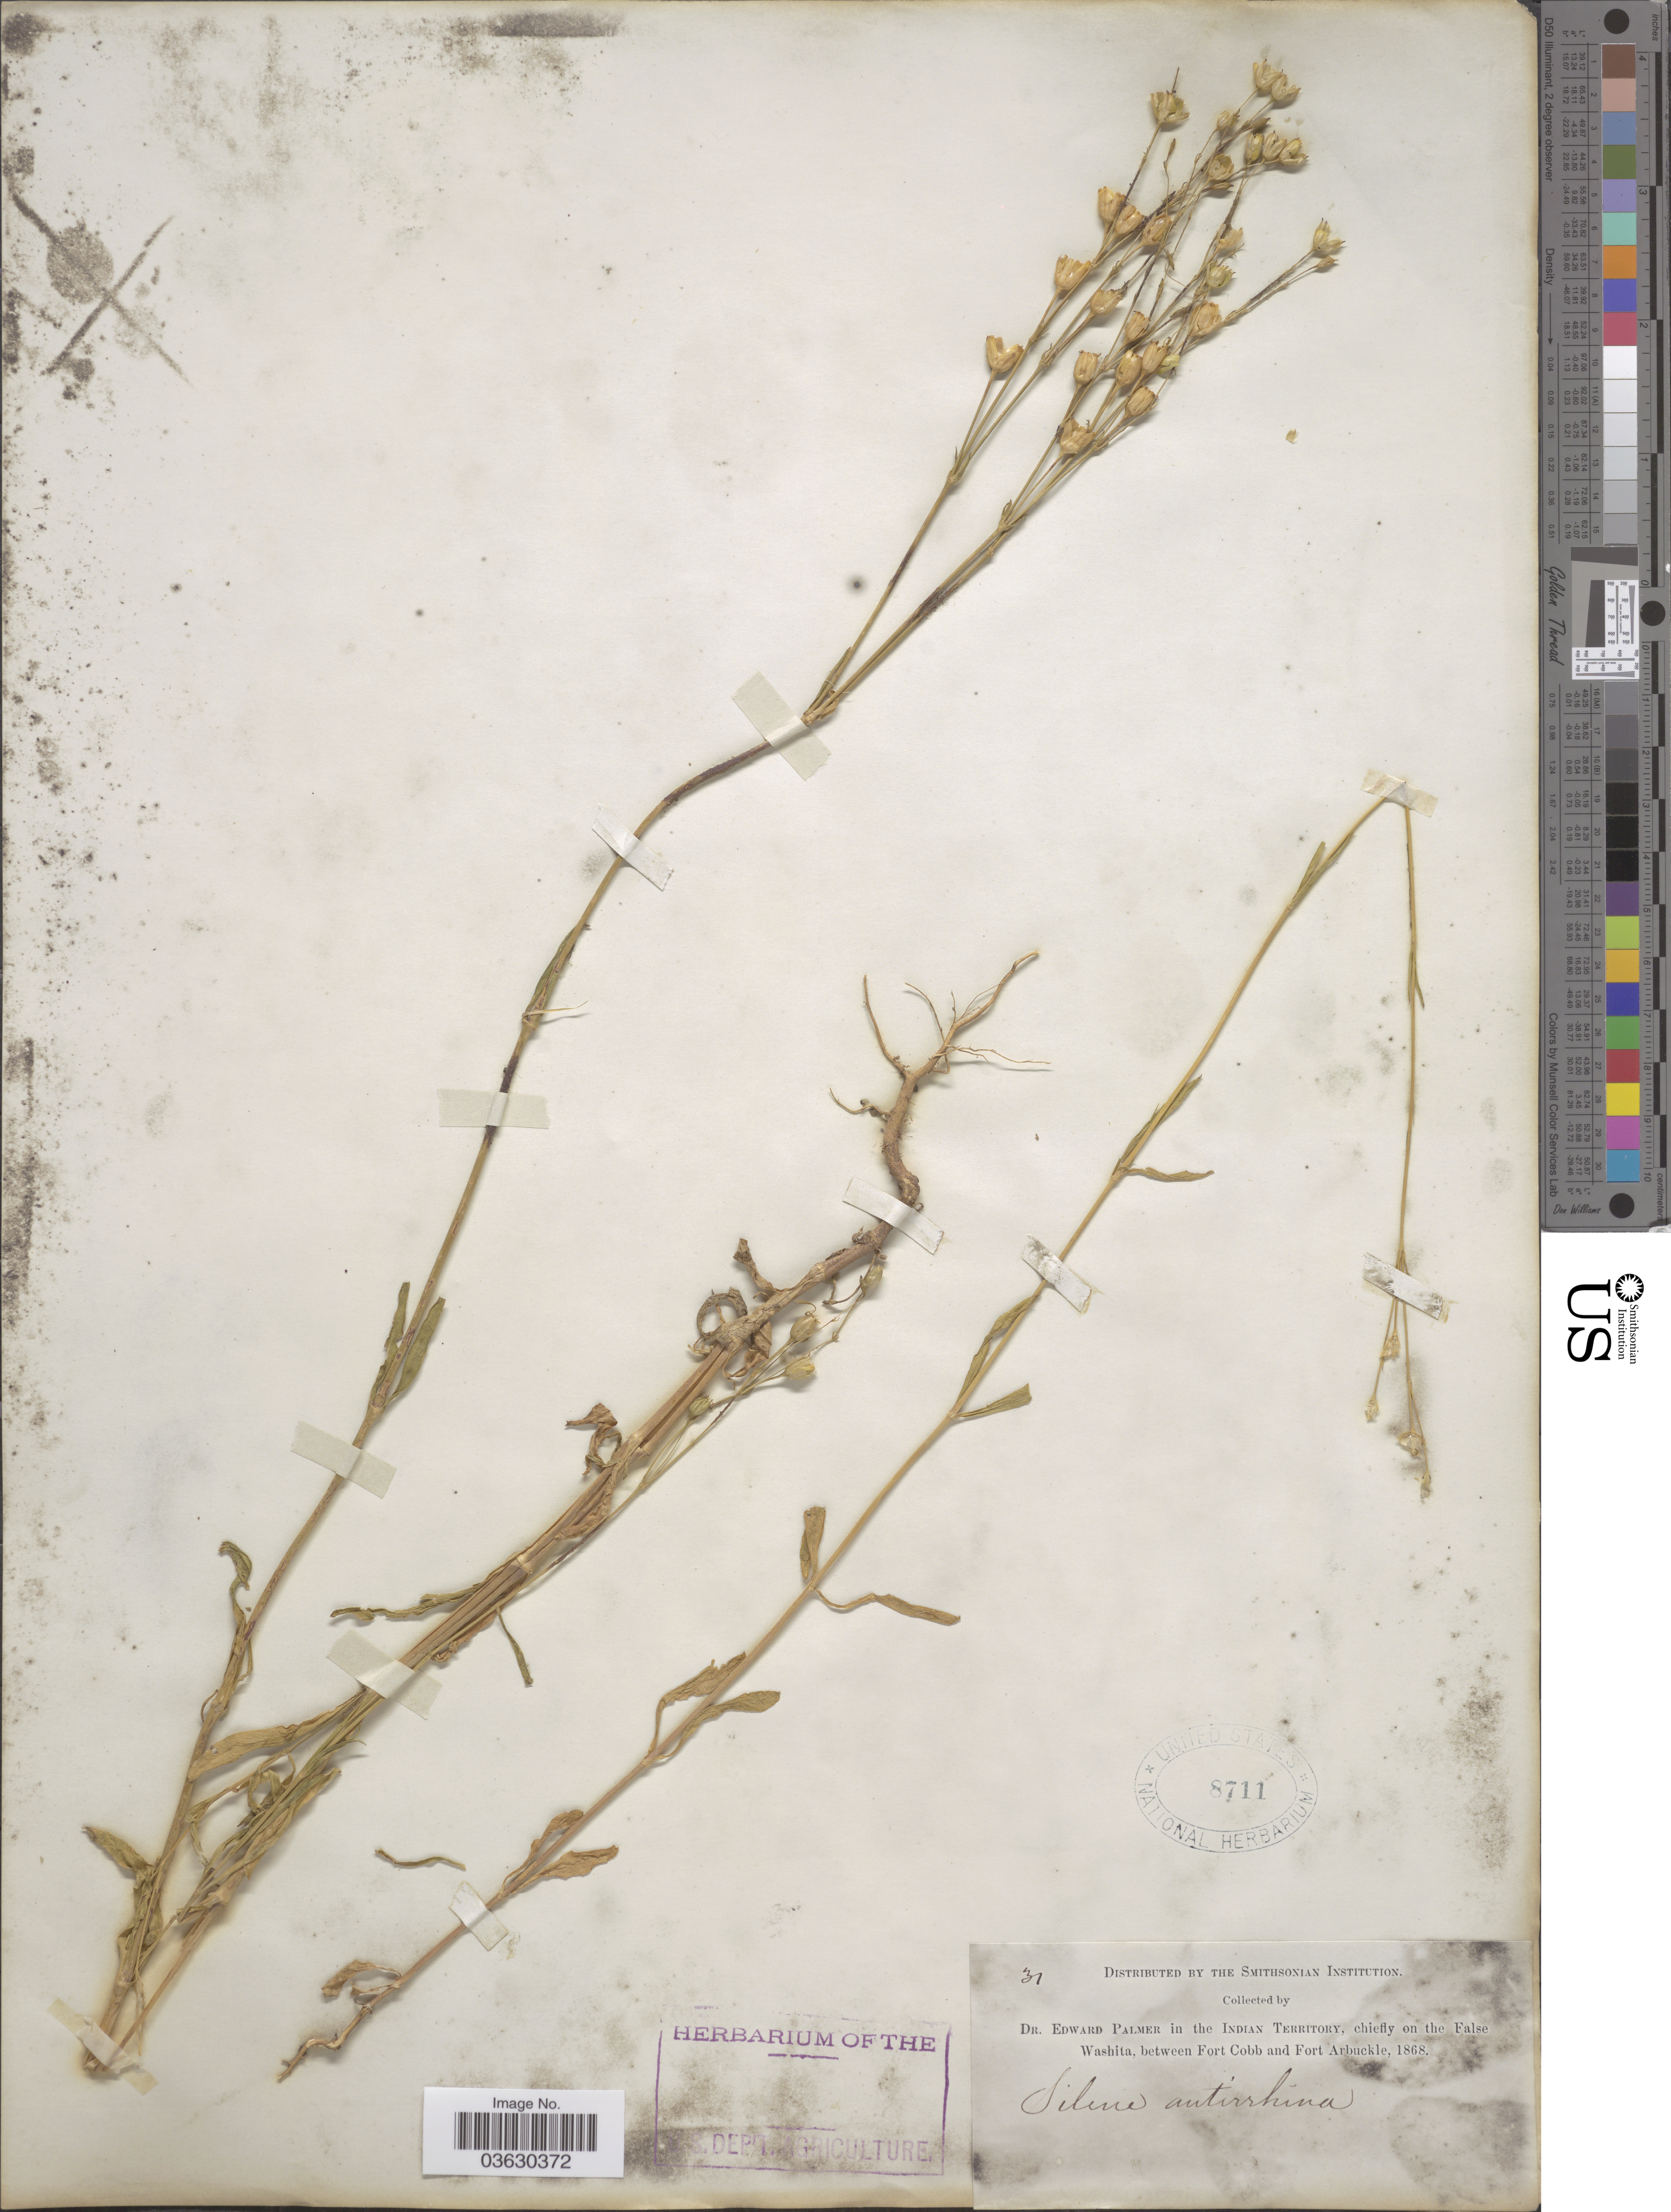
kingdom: Plantae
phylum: Tracheophyta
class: Magnoliopsida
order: Caryophyllales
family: Caryophyllaceae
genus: Silene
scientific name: Silene antirrhina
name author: L.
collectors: E. Palmer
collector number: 31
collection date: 1868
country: United States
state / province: Oklahoma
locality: In the Indian Territory, chiefly on the False Washita, between Fort Cobb and Fort Arbuckle.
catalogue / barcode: US 8711